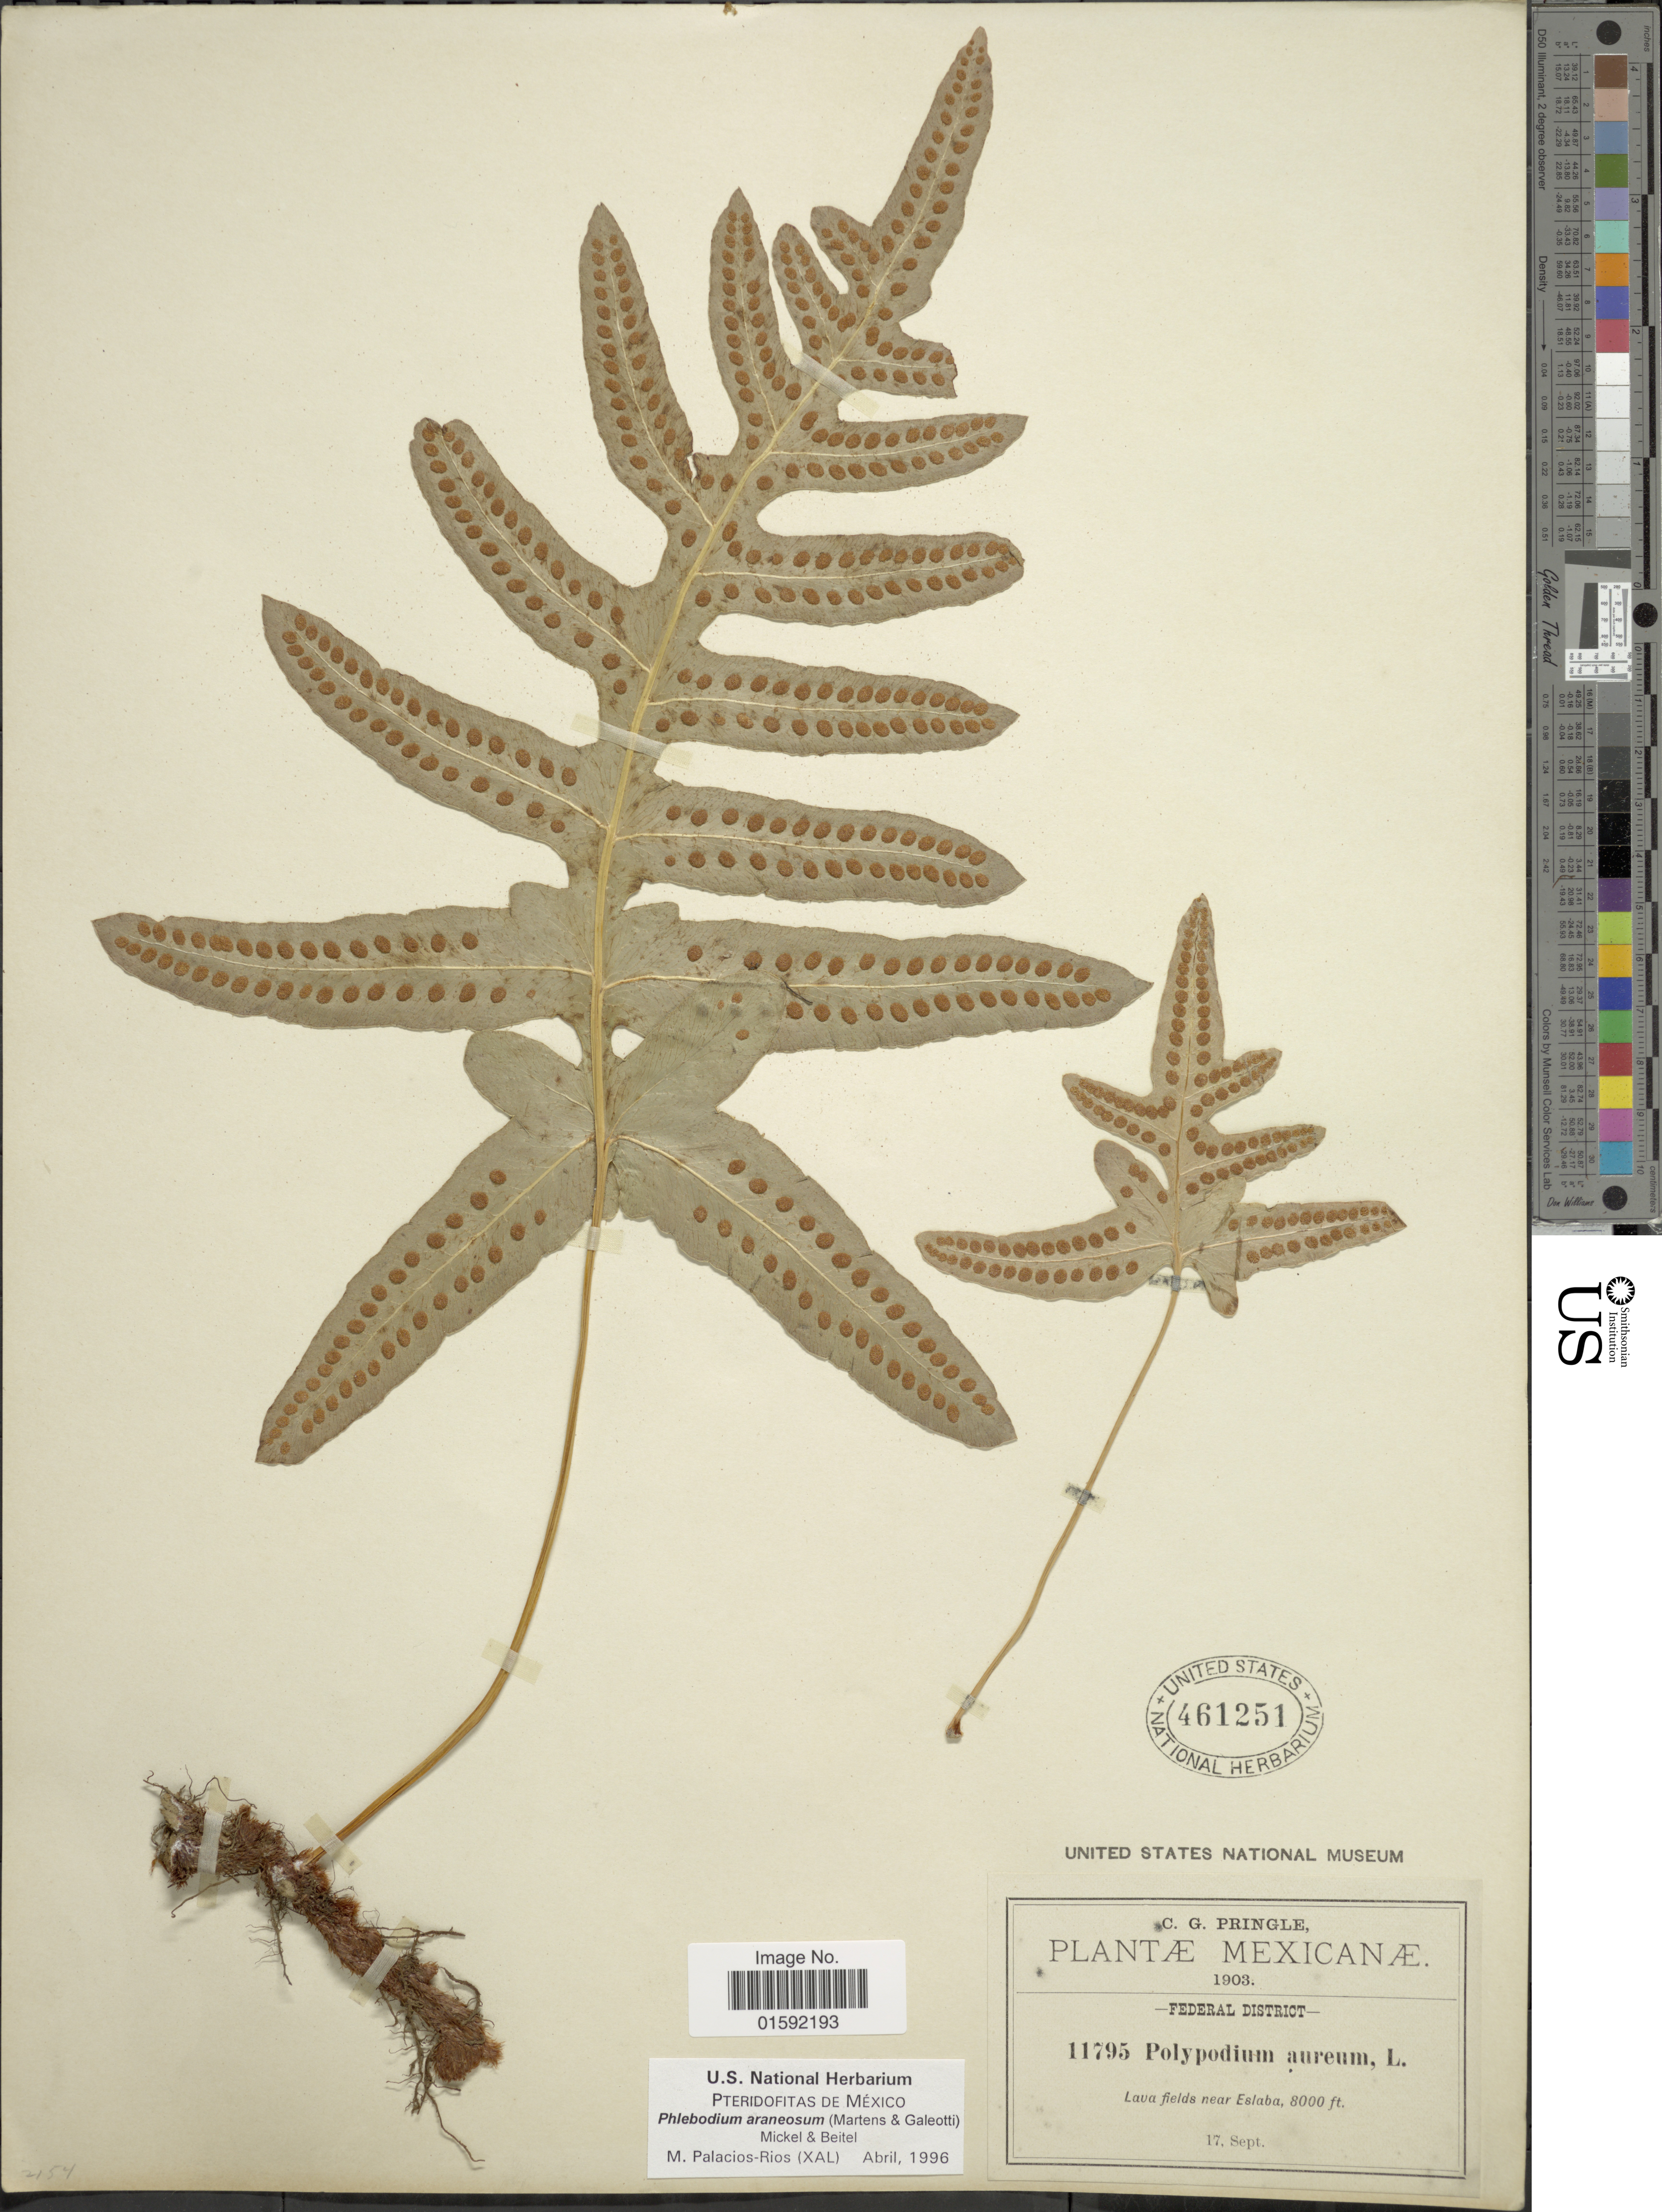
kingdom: Plantae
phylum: Tracheophyta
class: Polypodiopsida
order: Polypodiales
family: Polypodiaceae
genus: Phlebodium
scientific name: Phlebodium araneosum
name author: (M. Martens) Mickel & Beitel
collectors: C. G. Pringle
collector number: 11795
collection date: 1903-09-17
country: Mexico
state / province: Distrito Federal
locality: Federal District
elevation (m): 2438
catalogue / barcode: US 461251